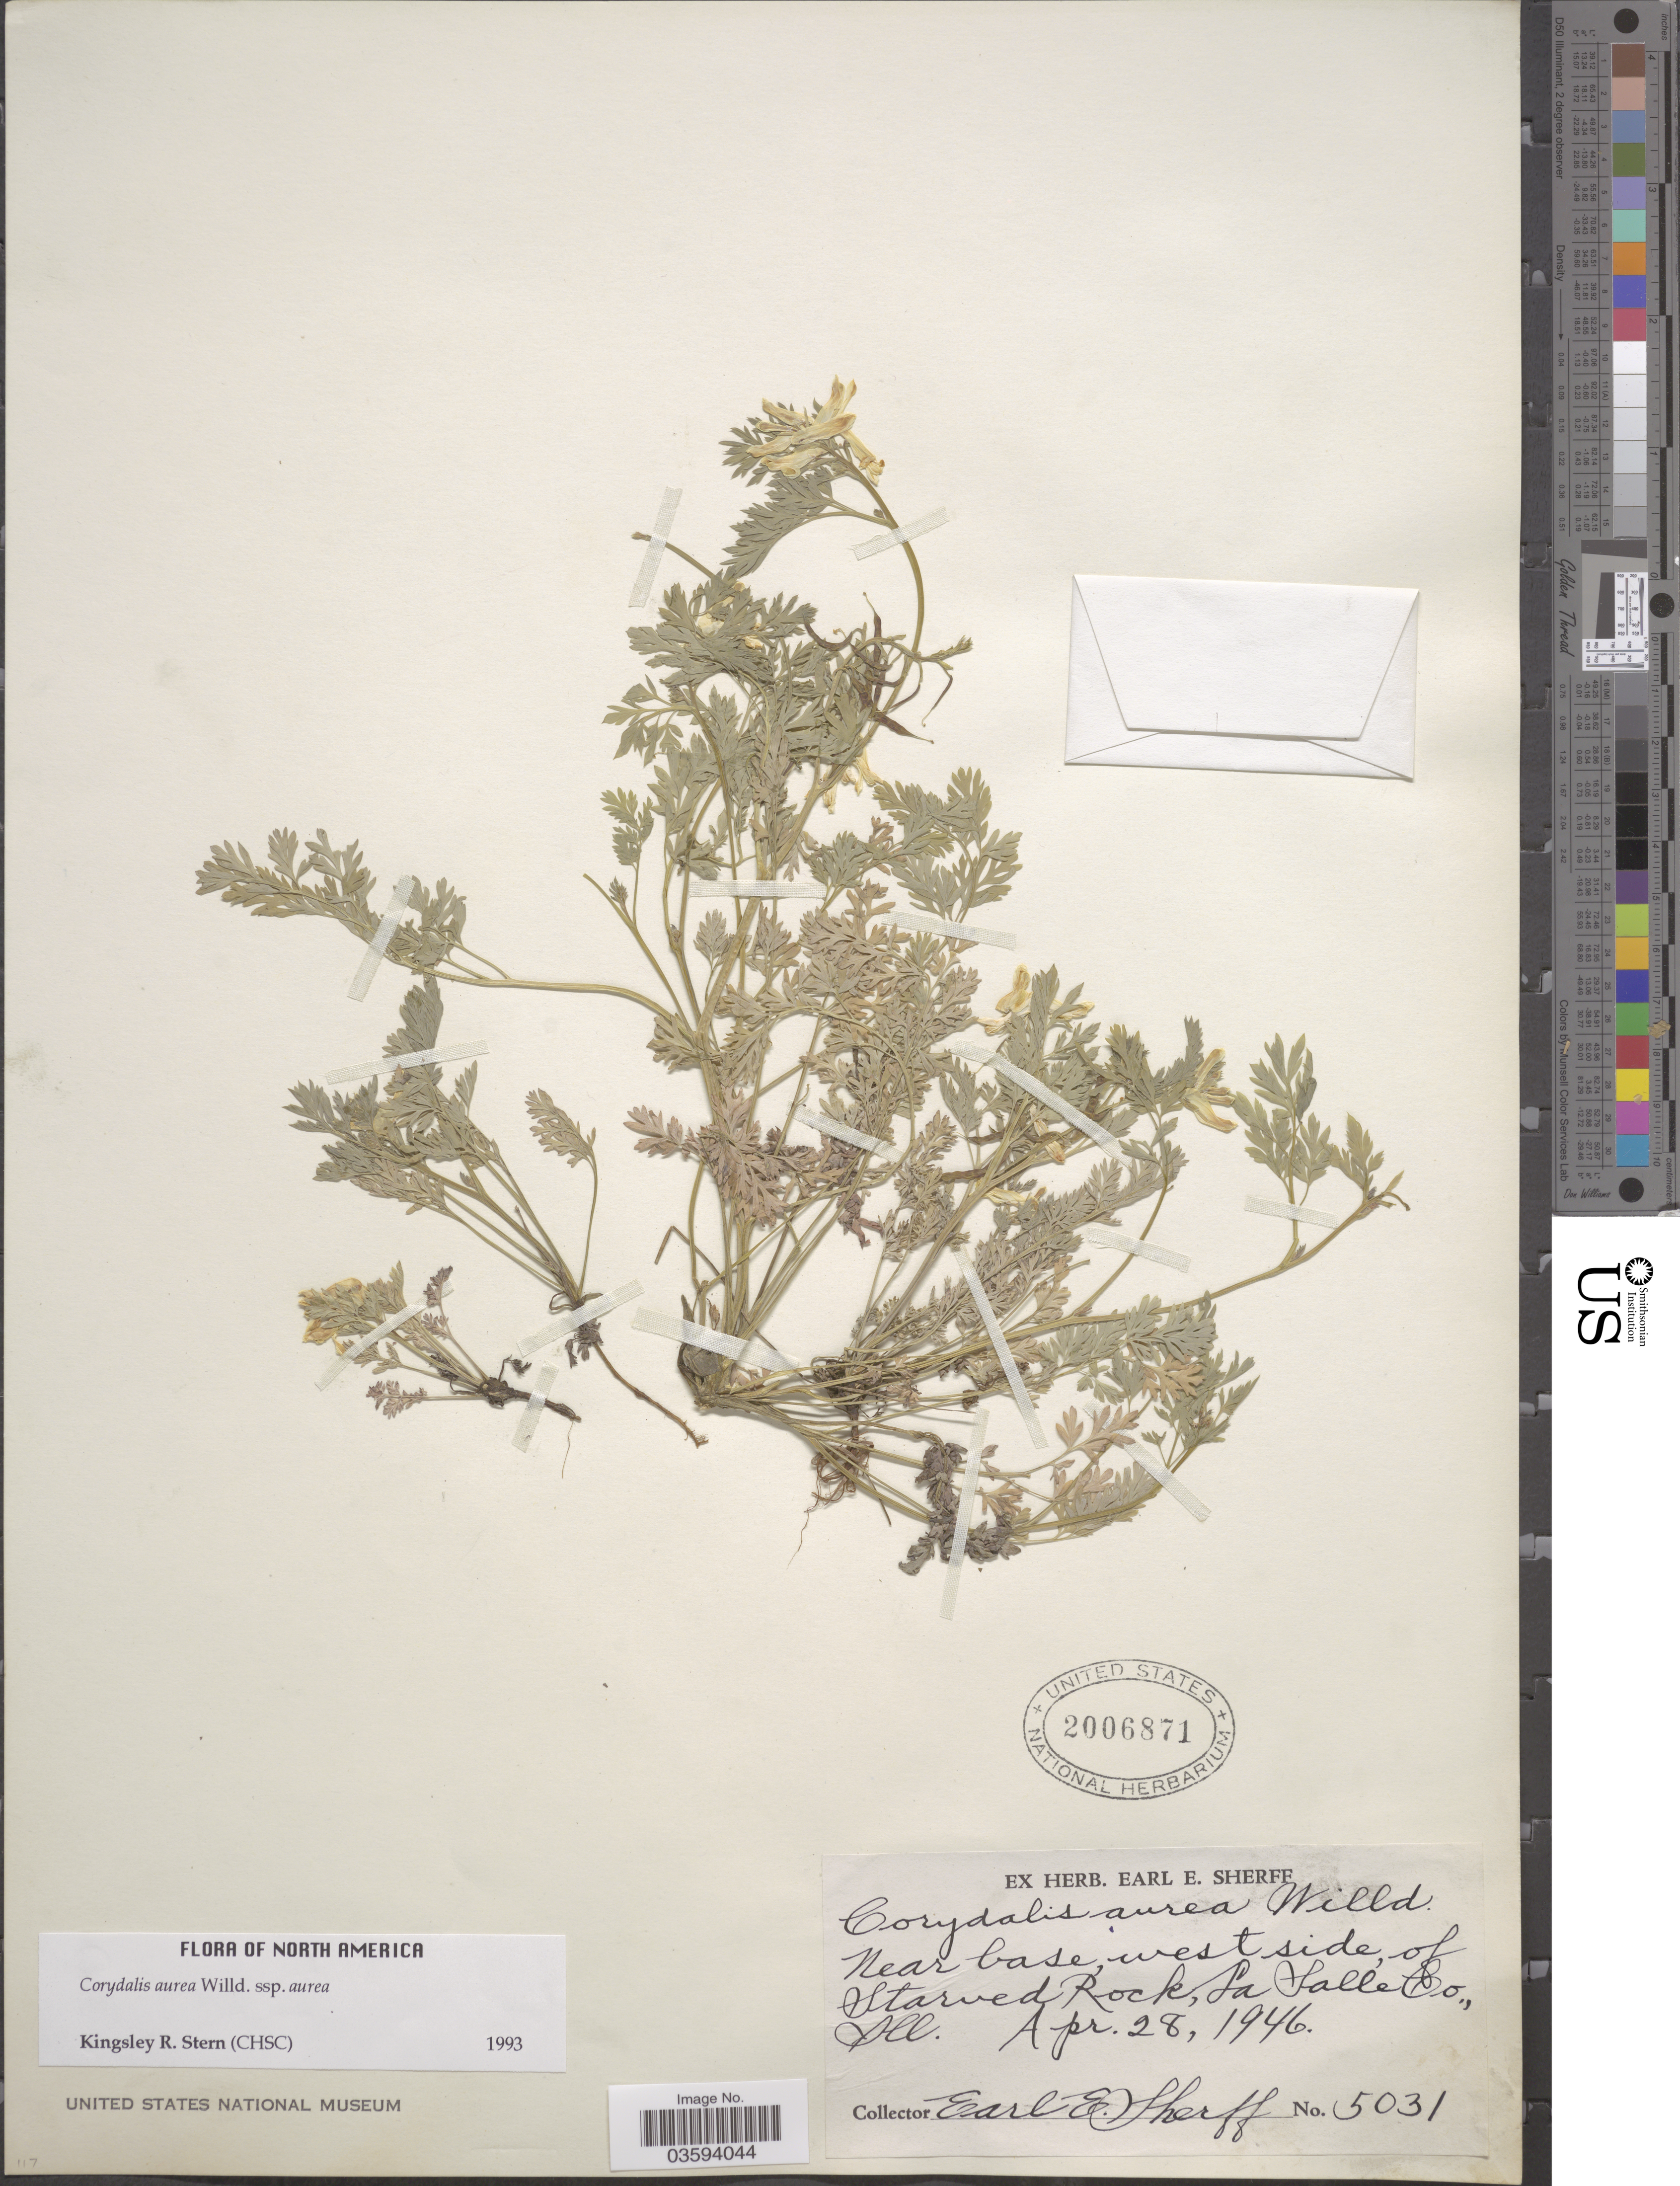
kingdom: Plantae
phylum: Tracheophyta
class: Magnoliopsida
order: Ranunculales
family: Papaveraceae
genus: Corydalis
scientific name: Corydalis aurea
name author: Willd.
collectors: E. E. Sherff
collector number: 5031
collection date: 1946-04-28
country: United States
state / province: Illinois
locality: Near base, west side of Starved Rock, LaSalle Co.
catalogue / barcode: US 2006871